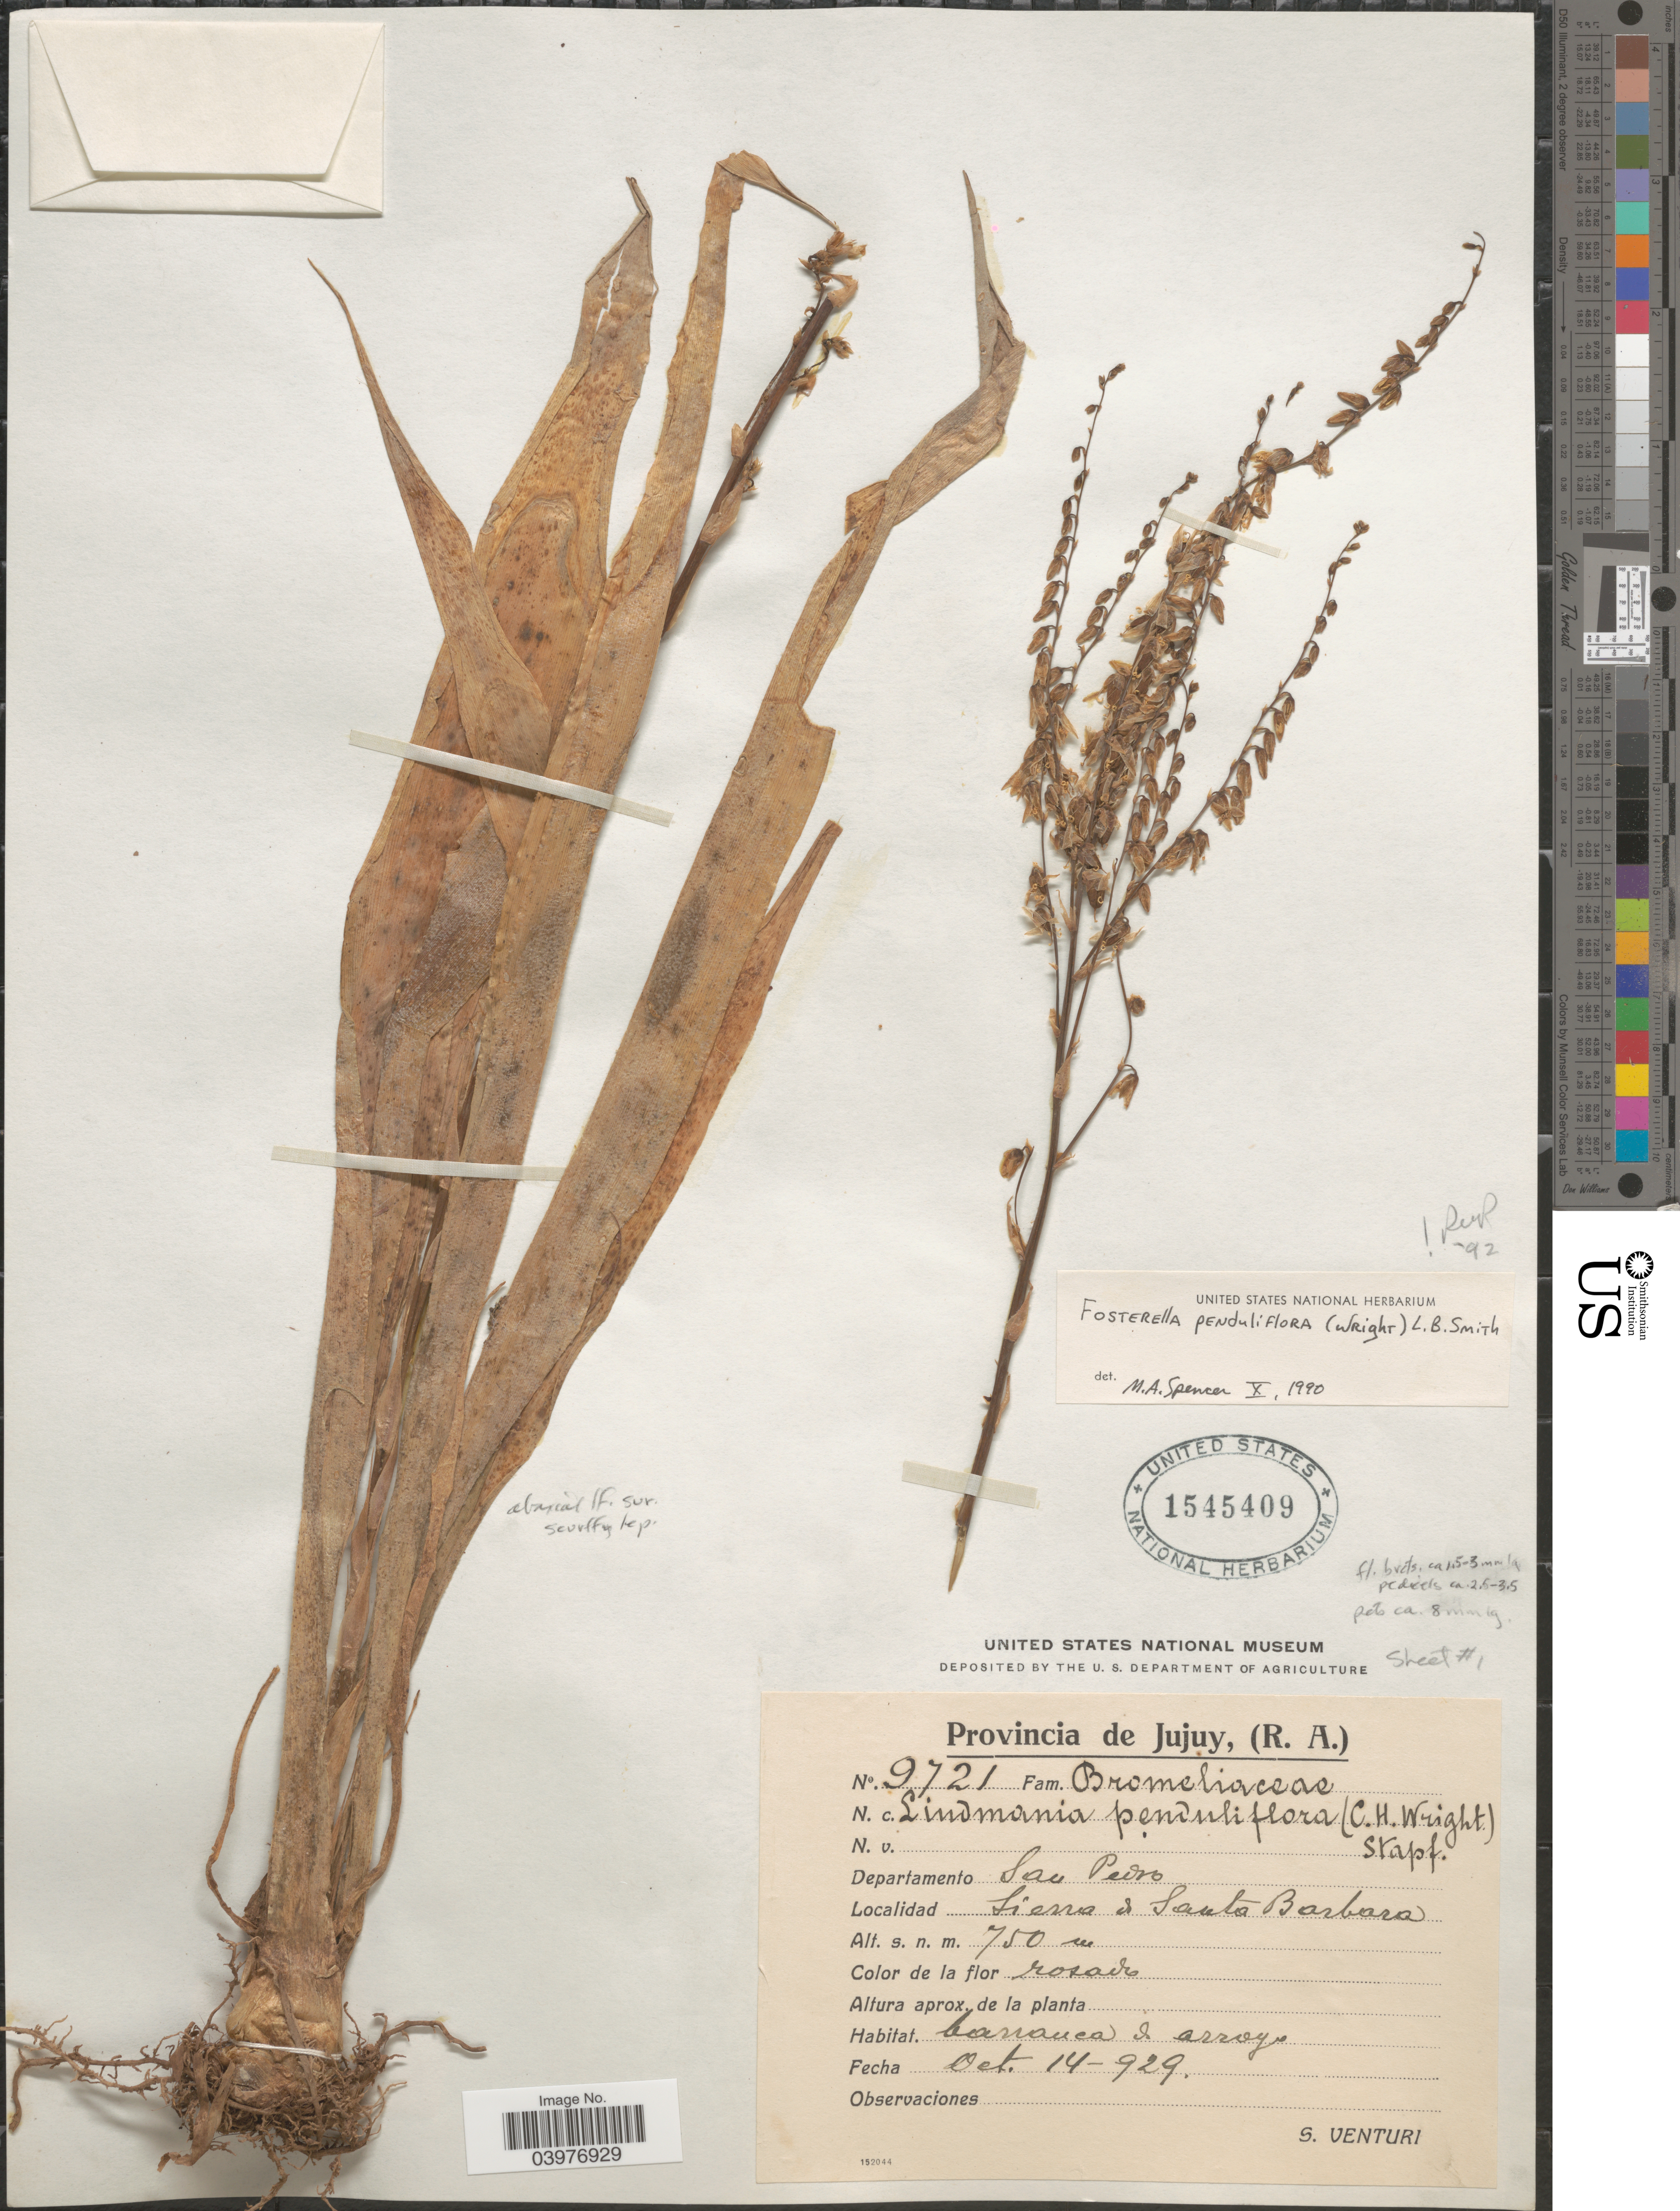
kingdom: Plantae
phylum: Tracheophyta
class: Liliopsida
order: Poales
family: Bromeliaceae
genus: Fosterella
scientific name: Fosterella penduliflora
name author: (C.H. Wright) L.B. Sm.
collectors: S. Venturi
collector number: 9721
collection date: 1929-10-14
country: Argentina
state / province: Jujuy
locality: Departamento San Pedro. Sierra de Santa Barbara.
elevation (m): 750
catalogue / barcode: US 1545409